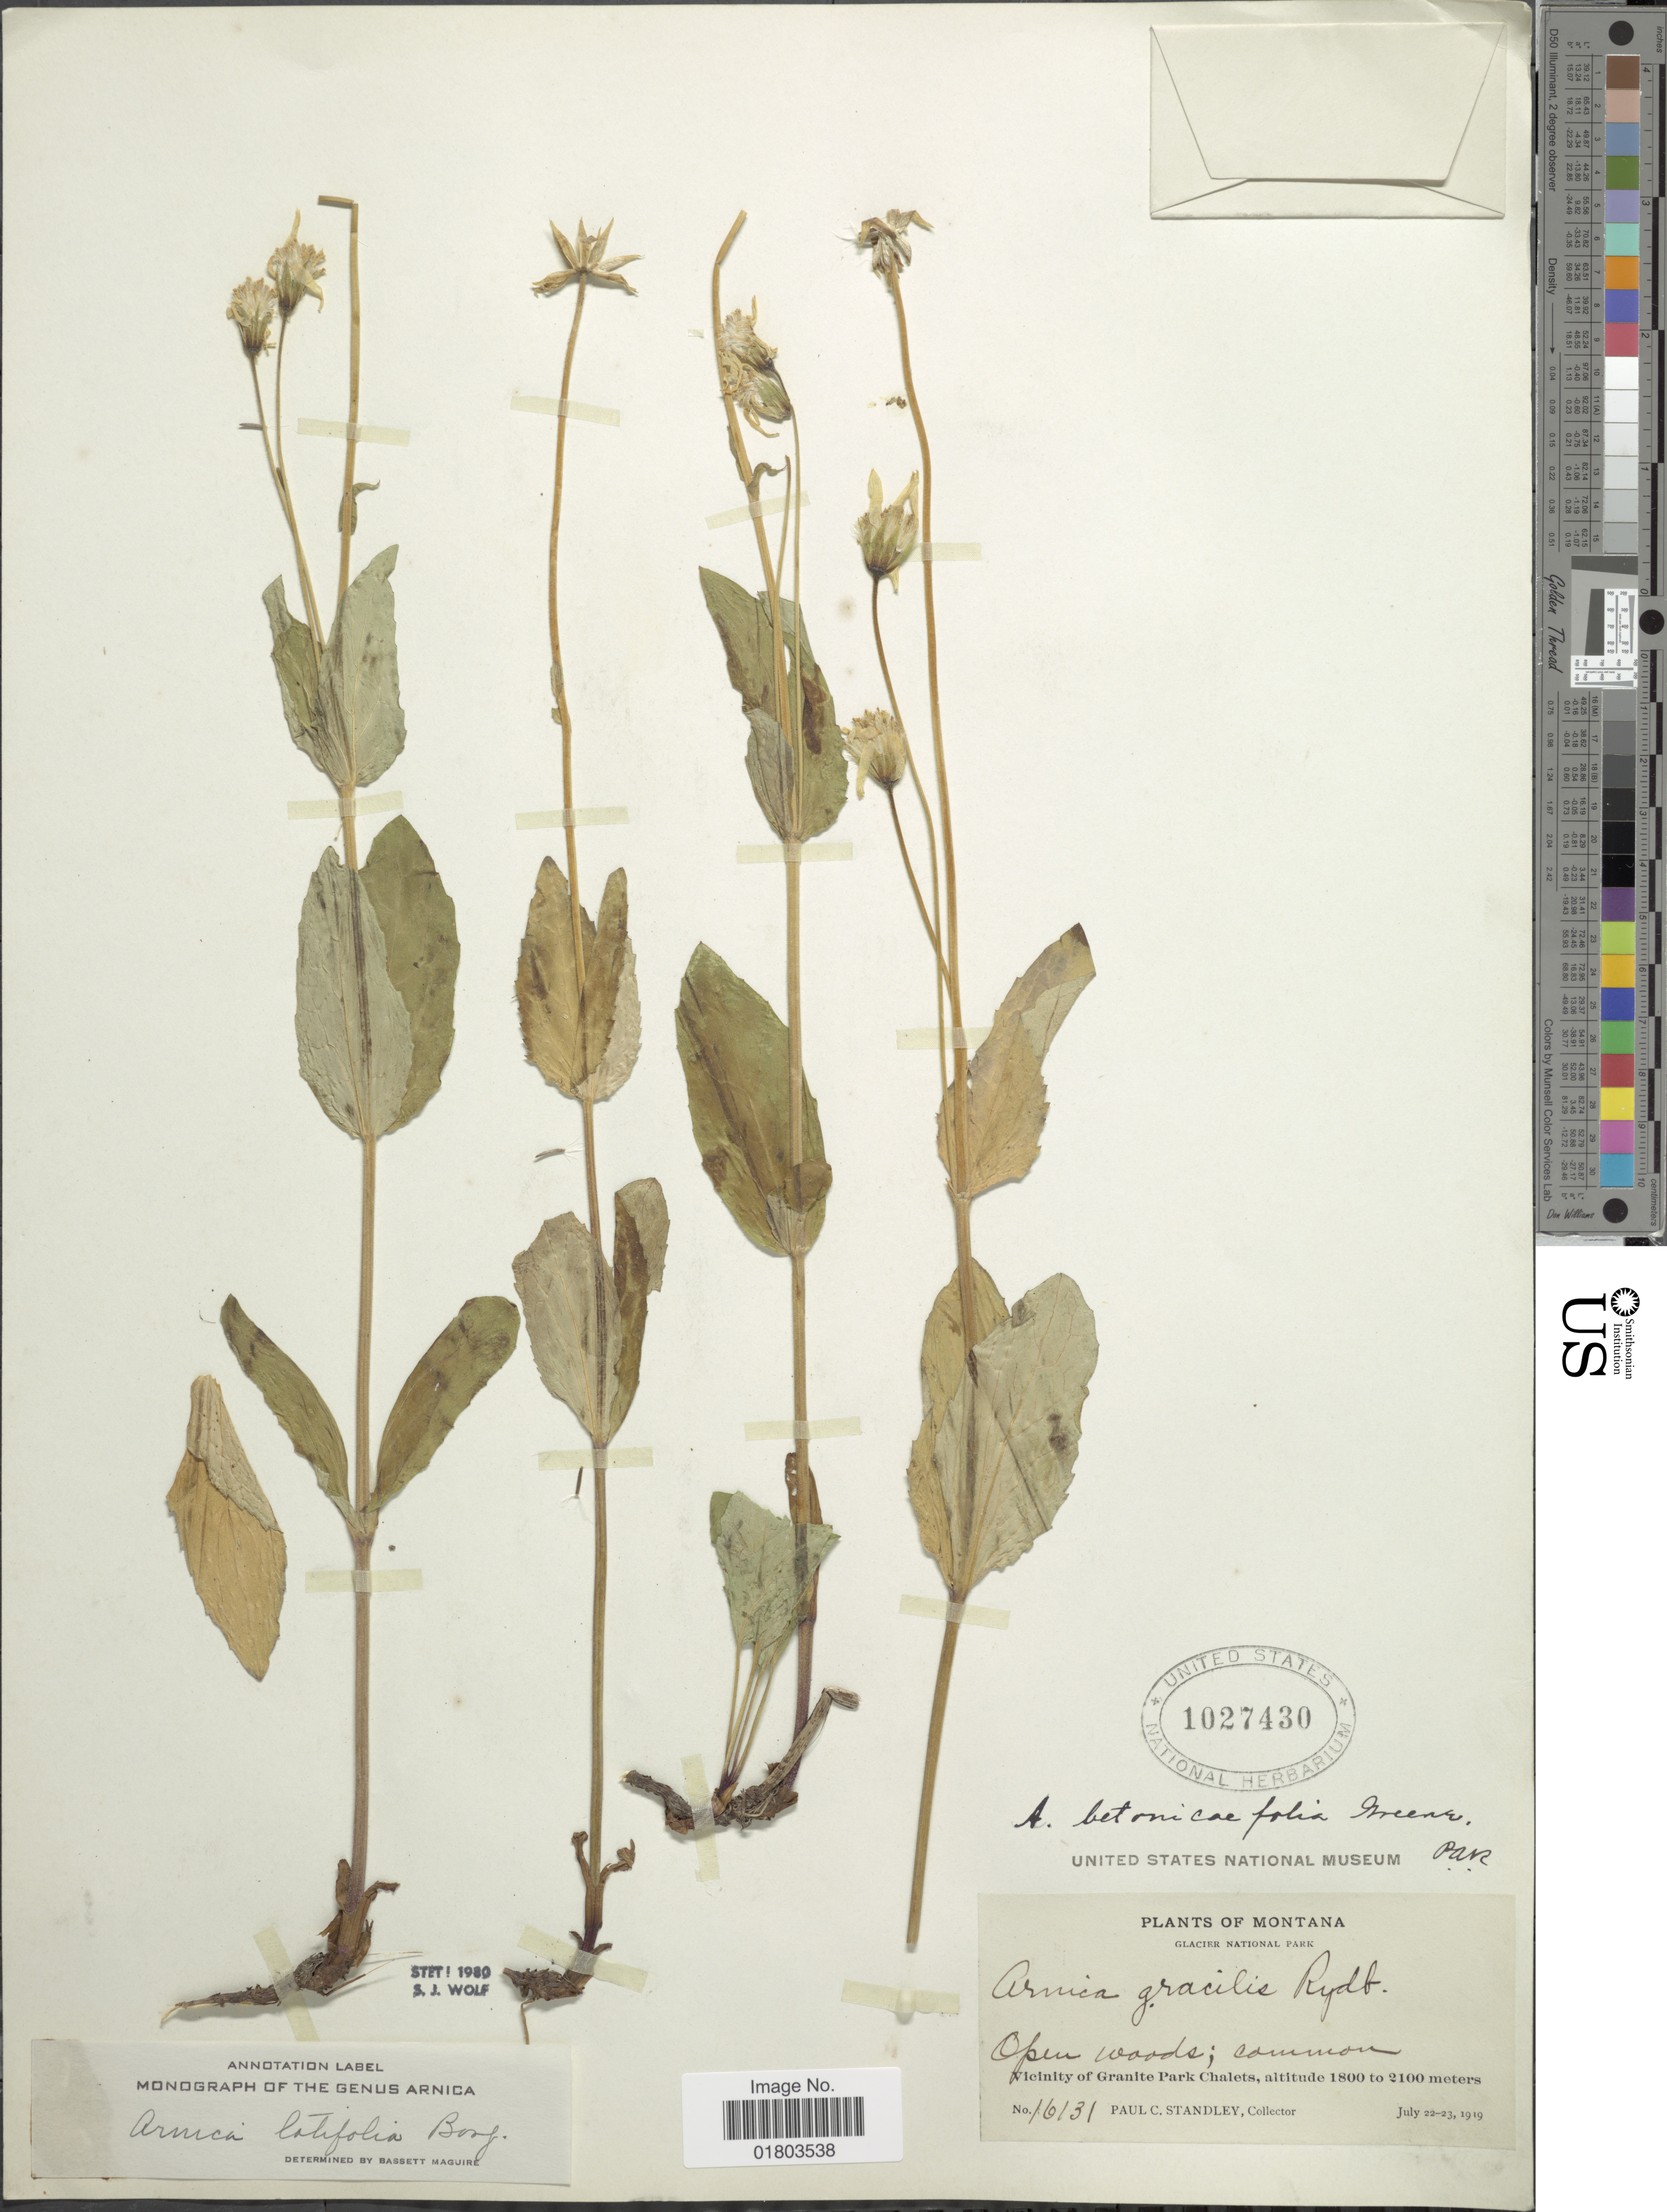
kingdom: Plantae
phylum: Tracheophyta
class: Magnoliopsida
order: Asterales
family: Asteraceae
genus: Arnica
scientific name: Arnica latifolia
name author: Bong.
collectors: P. C. Standley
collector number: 16131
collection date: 1919-07-22/1919-07-23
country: United States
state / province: Montana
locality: Glacier National Park, Open woods; common, Vicinity of Granite Park Chalets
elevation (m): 1800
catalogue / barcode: US 1027430